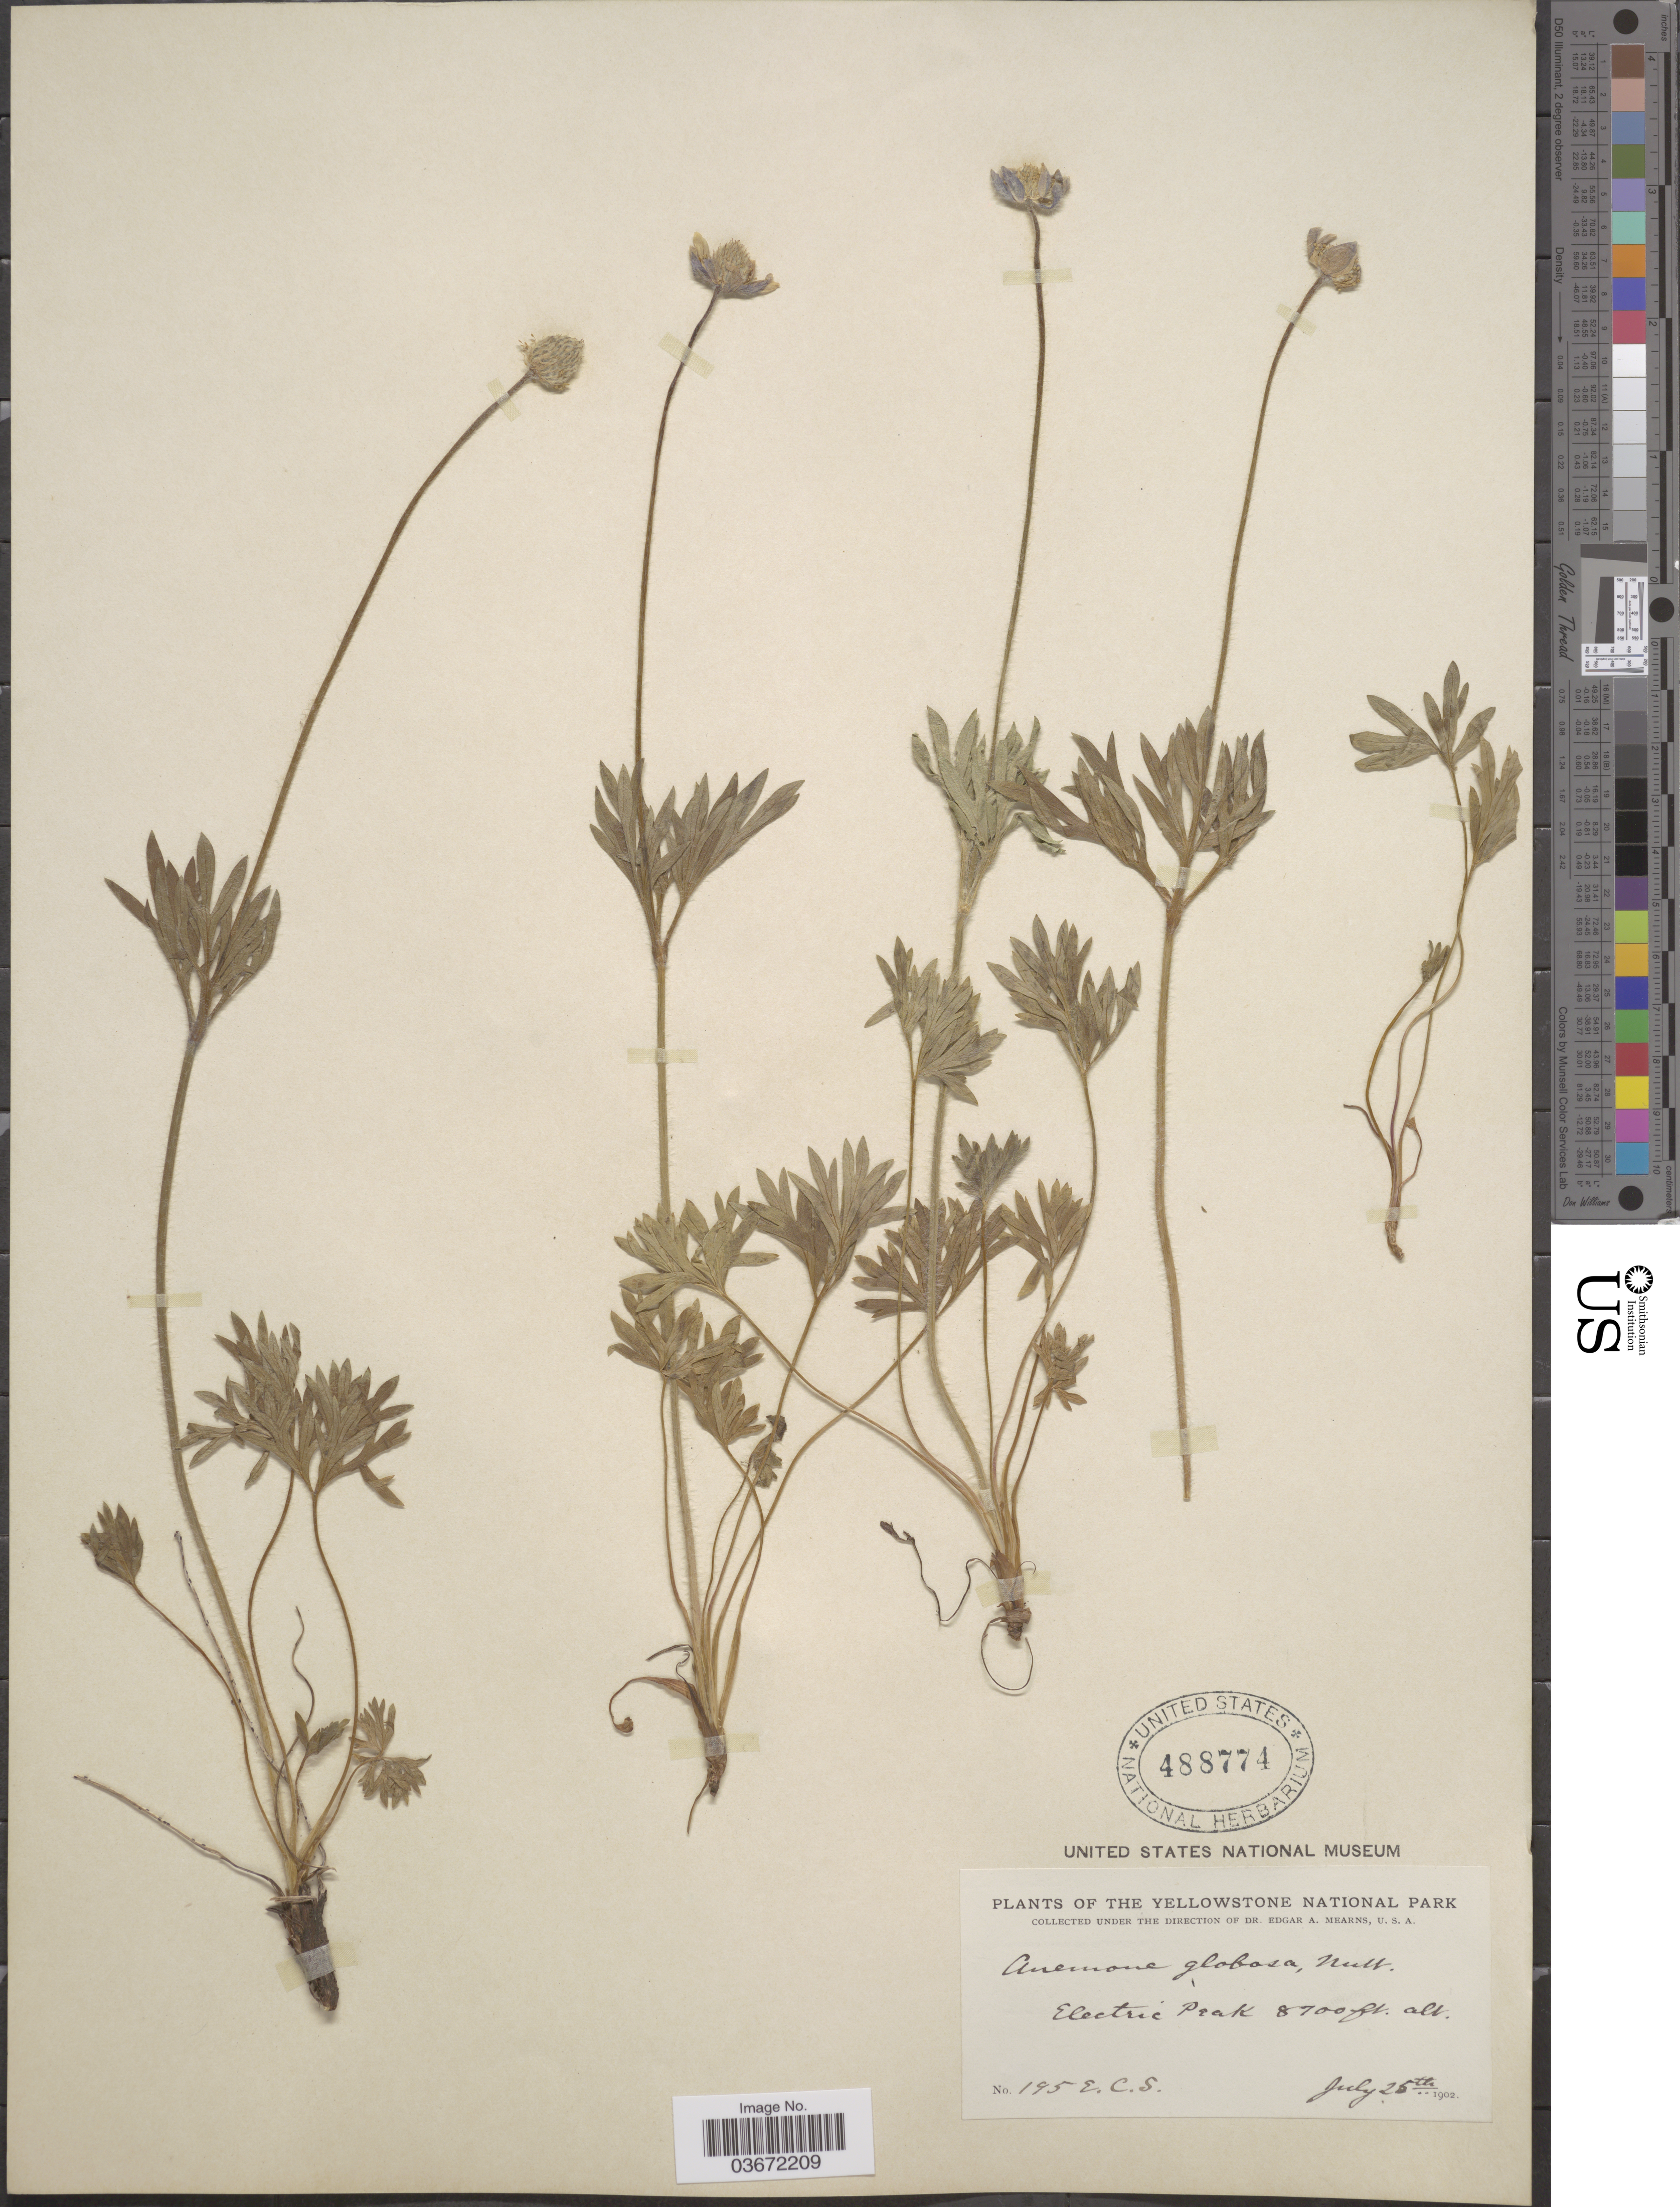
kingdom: Plantae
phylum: Tracheophyta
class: Magnoliopsida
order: Ranunculales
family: Ranunculaceae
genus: Anemone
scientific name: Anemone globosa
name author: (Torr. & A. Gray) Nutt. ex A. Heller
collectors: E. C. Smith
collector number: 195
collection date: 1902-07-25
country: United States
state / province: Montana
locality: The Yellowstone National Park. Electric Peak.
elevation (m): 2652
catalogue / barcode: US 488774